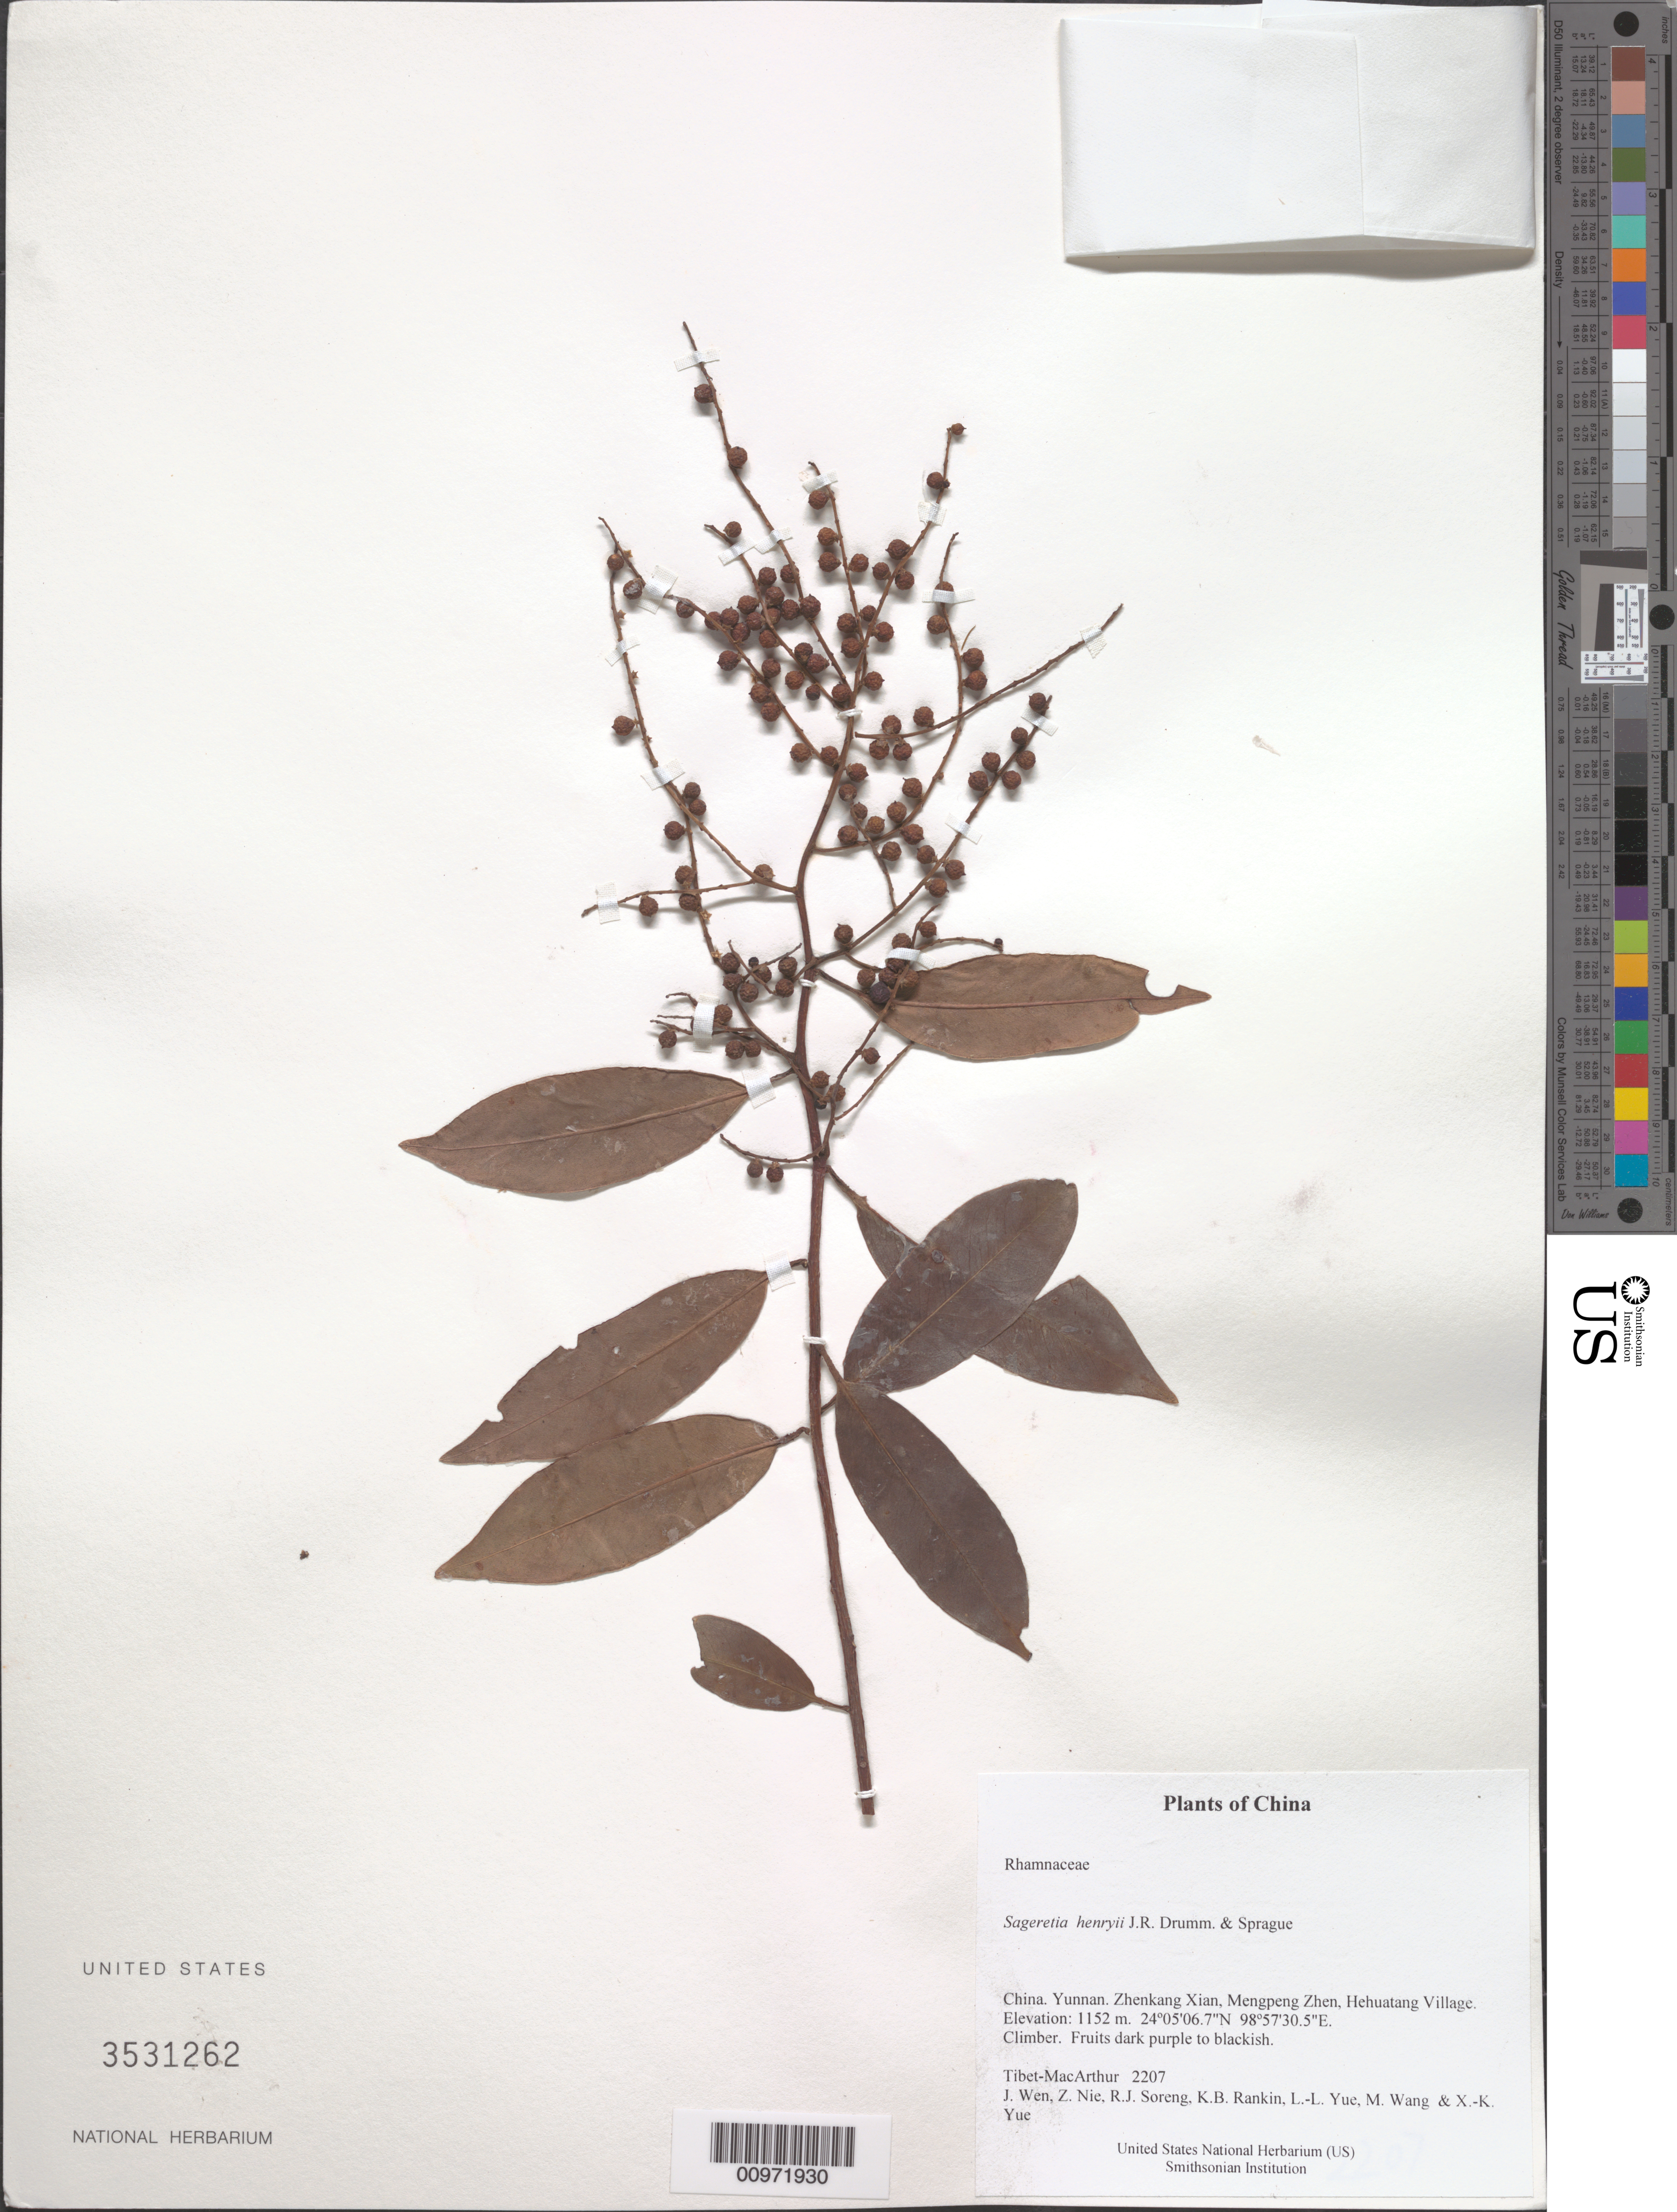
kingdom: Plantae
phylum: Tracheophyta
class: Magnoliopsida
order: Rosales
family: Rhamnaceae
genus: Sageretia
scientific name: Sageretia henryi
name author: J.R. Drumm. & C. Sprague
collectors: Tibet-MacArthur, J. Wen, Z. Nie, R. J. Soreng, K. Rankin, L. Yue, M. Wang & X. Yue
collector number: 2207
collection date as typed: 17 Aug 2007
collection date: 2007-08-17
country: China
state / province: Yunnan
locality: Zhenkang Xian, Mengpeng Zhen, Hehuatang Village.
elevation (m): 1152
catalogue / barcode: US 3531262